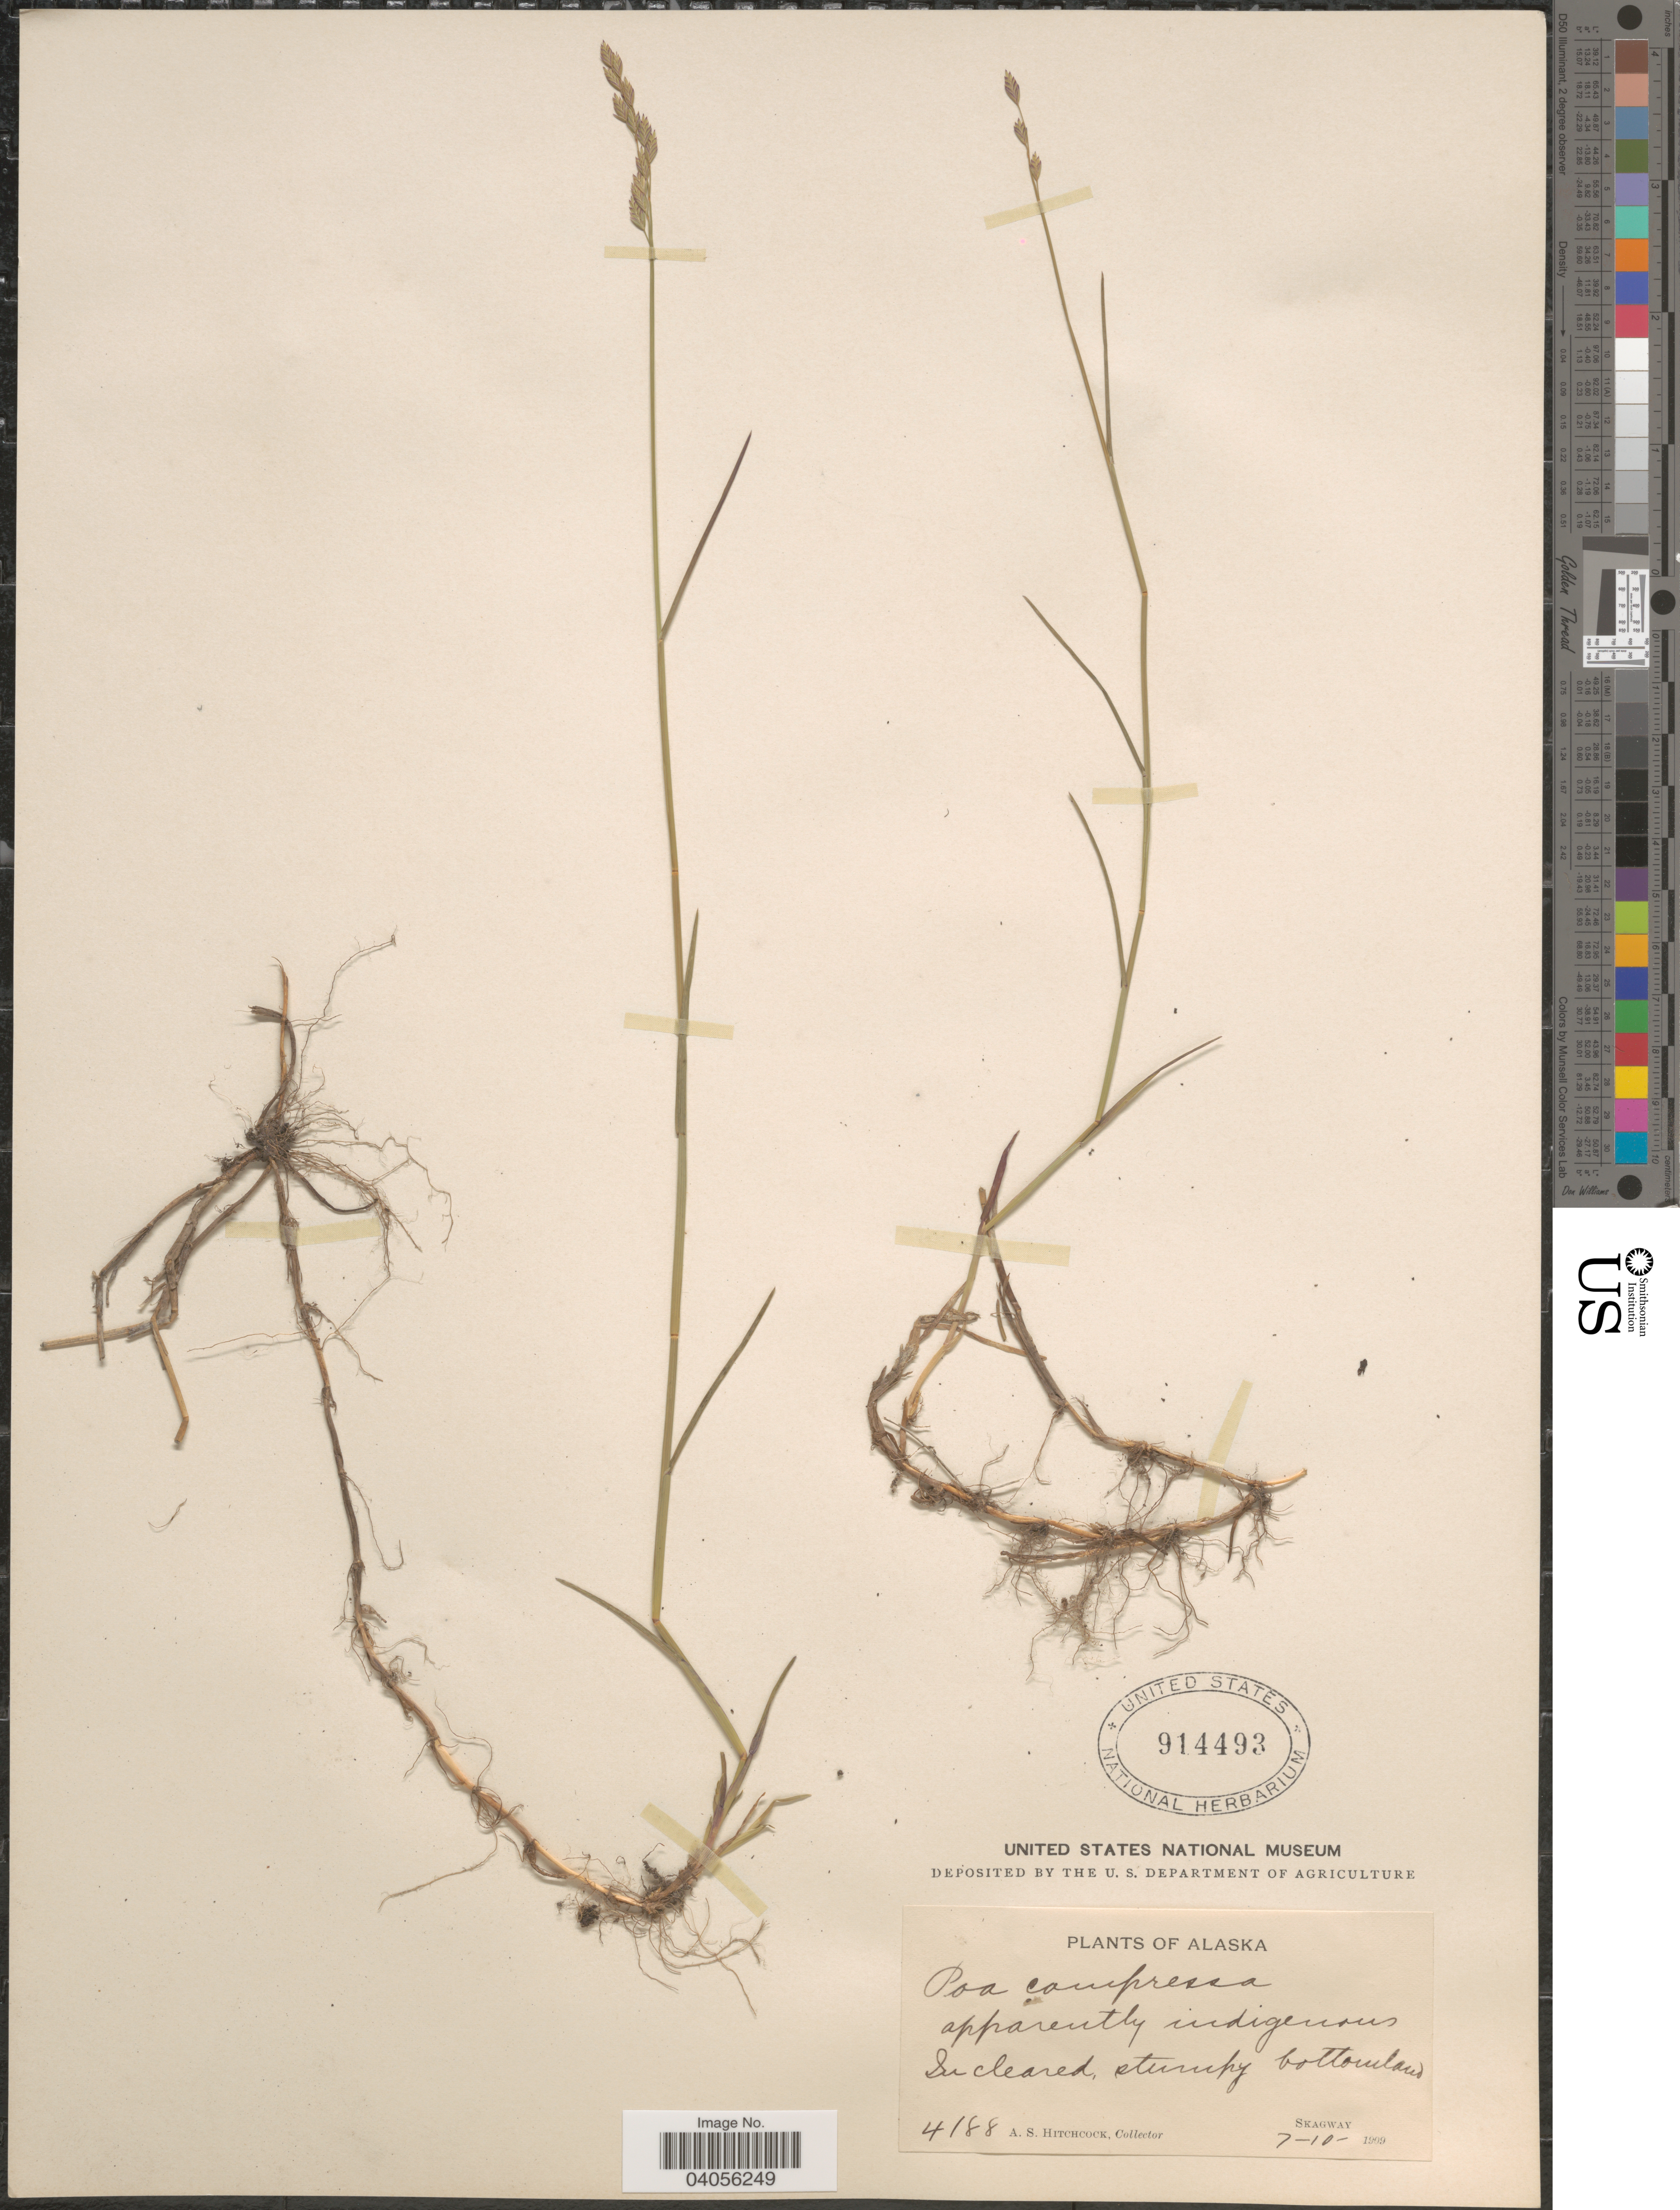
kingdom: Plantae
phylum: Tracheophyta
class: Liliopsida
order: Poales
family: Poaceae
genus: Poa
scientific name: Poa compressa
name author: L.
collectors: A. S. Hitchcock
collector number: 4188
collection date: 1909-07-10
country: United States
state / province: Alaska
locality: Skagway.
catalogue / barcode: US 914493